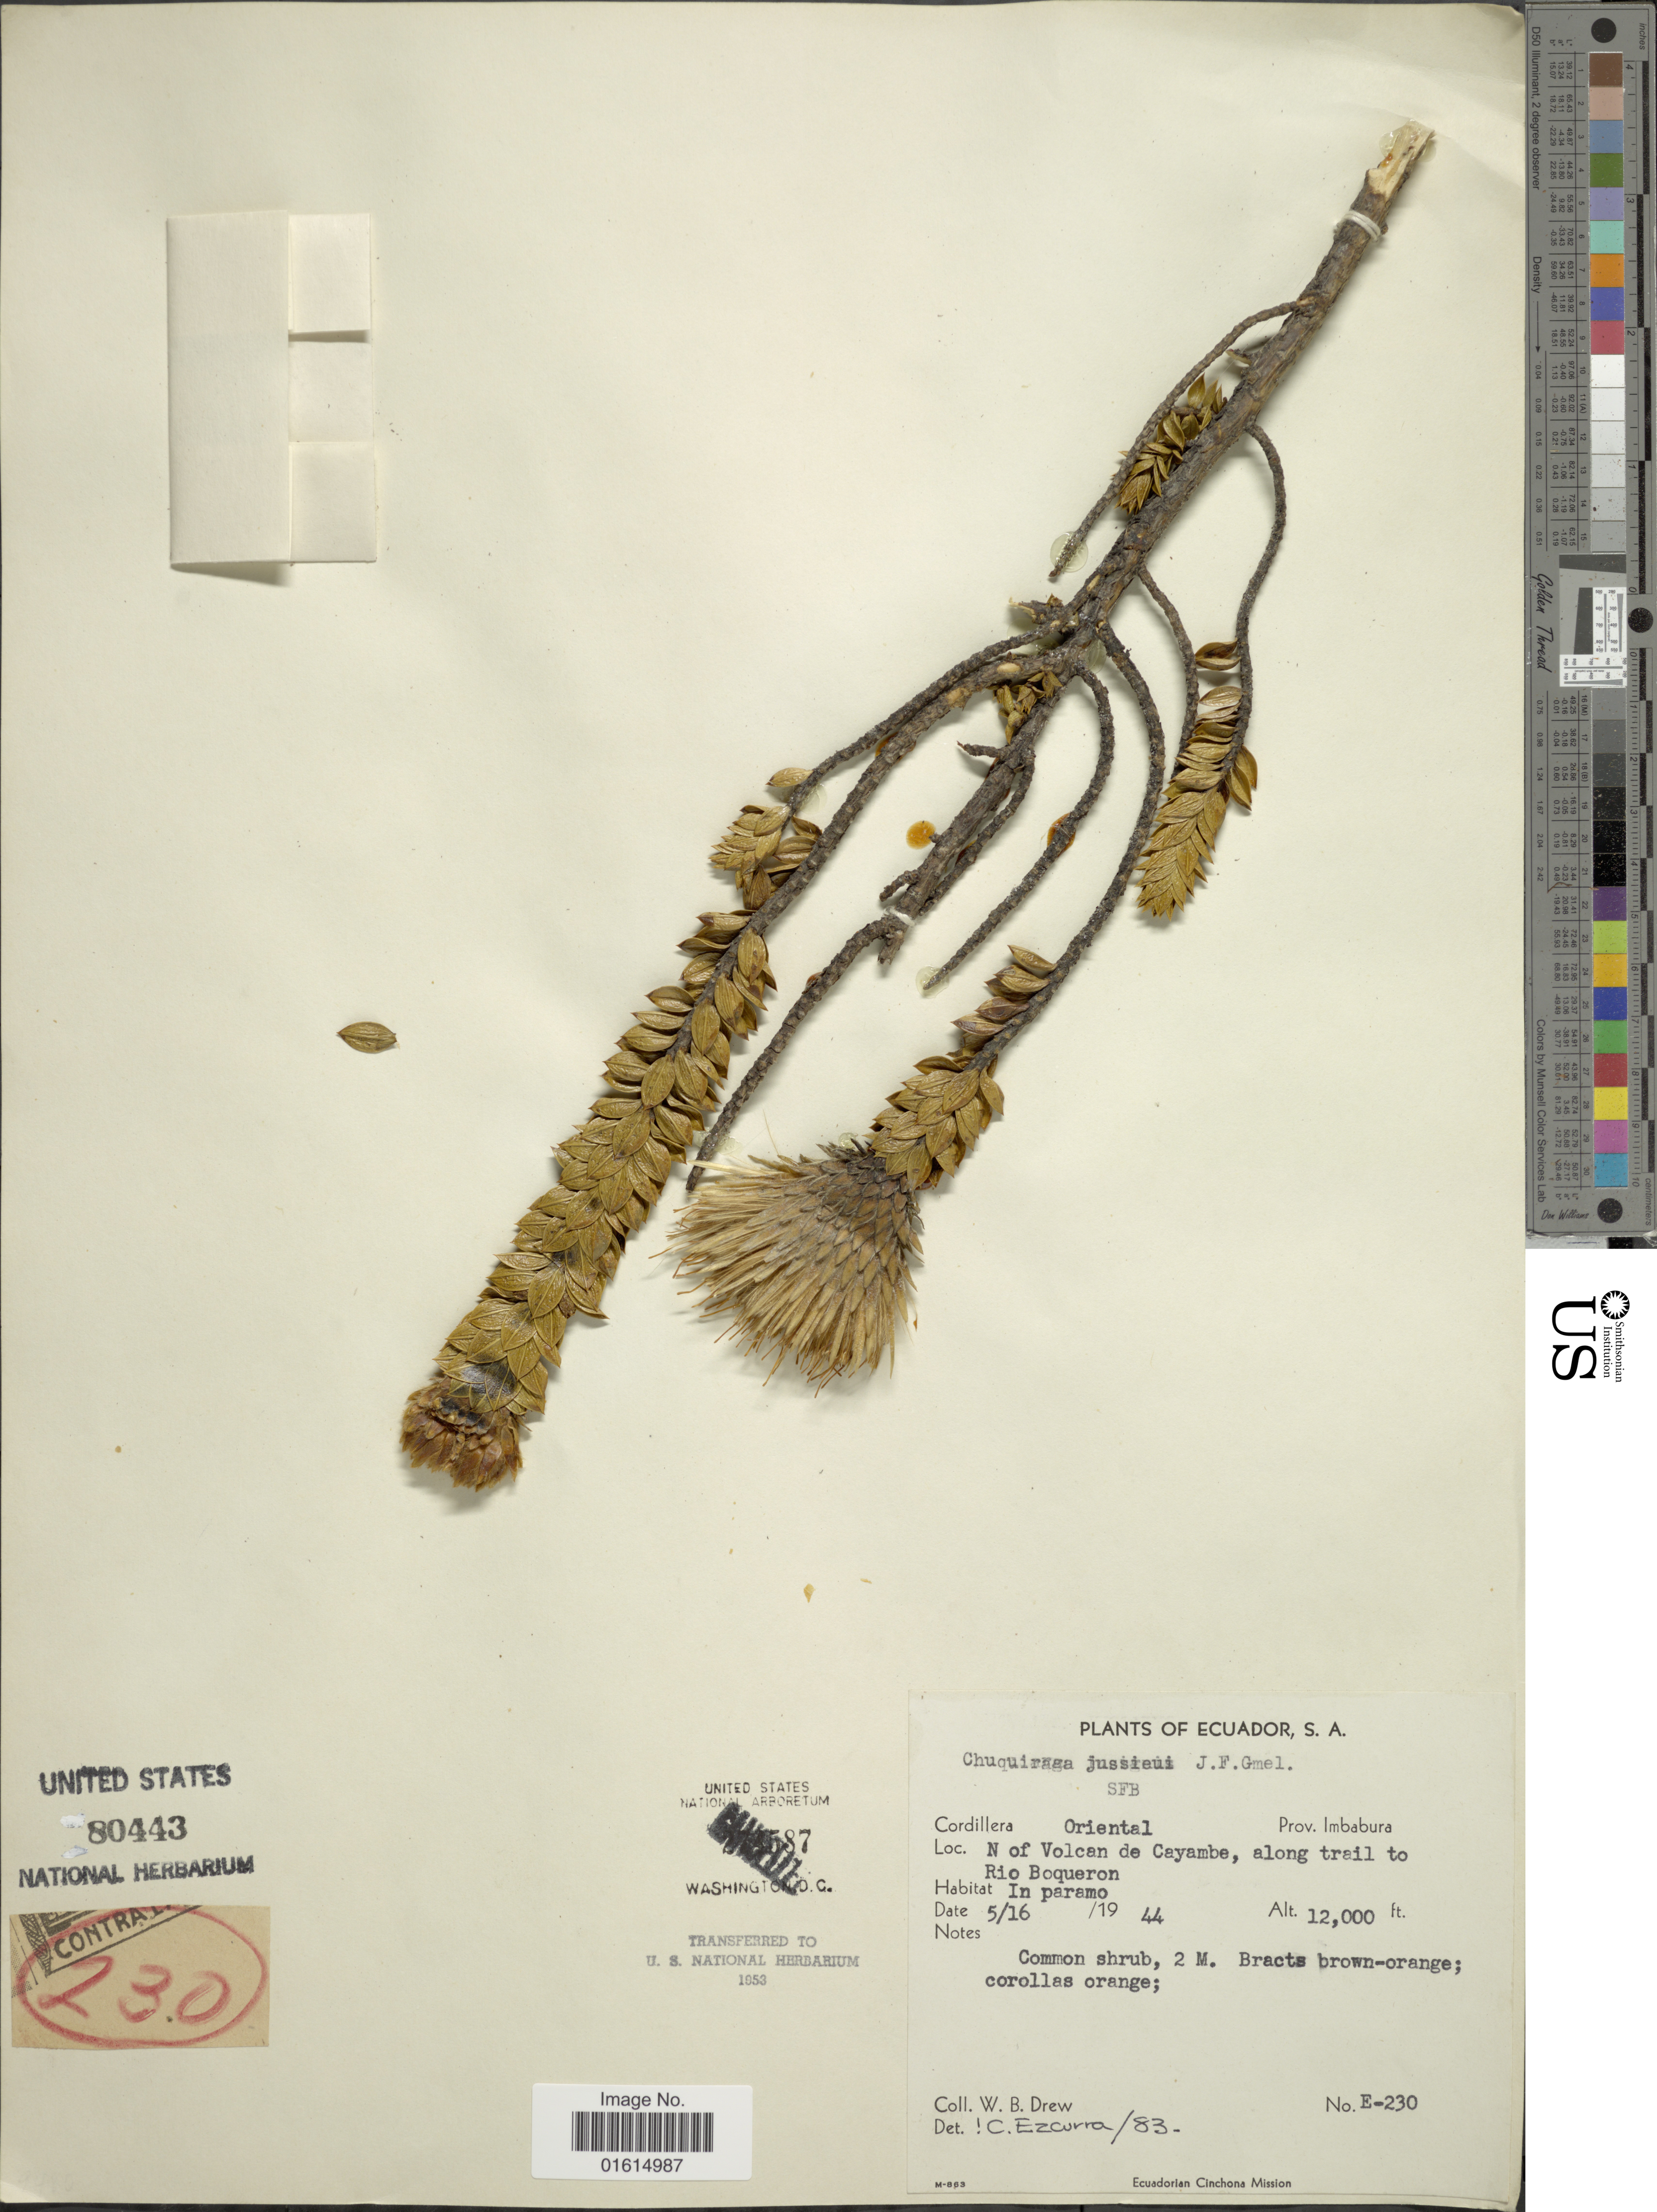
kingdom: Plantae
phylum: Tracheophyta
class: Magnoliopsida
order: Asterales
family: Asteraceae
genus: Chuquiraga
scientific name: Chuquiraga jussieui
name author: J.F. Gmel.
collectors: W. B. Drew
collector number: E-230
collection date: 1944-05-16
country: Ecuador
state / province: Imbabura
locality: Ecuador, S. A., Cordillera Oriental, Prov. Imbabura, N of Volcano de Cayamba, along trail to Rio Boqueron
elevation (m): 3658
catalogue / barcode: US 80443